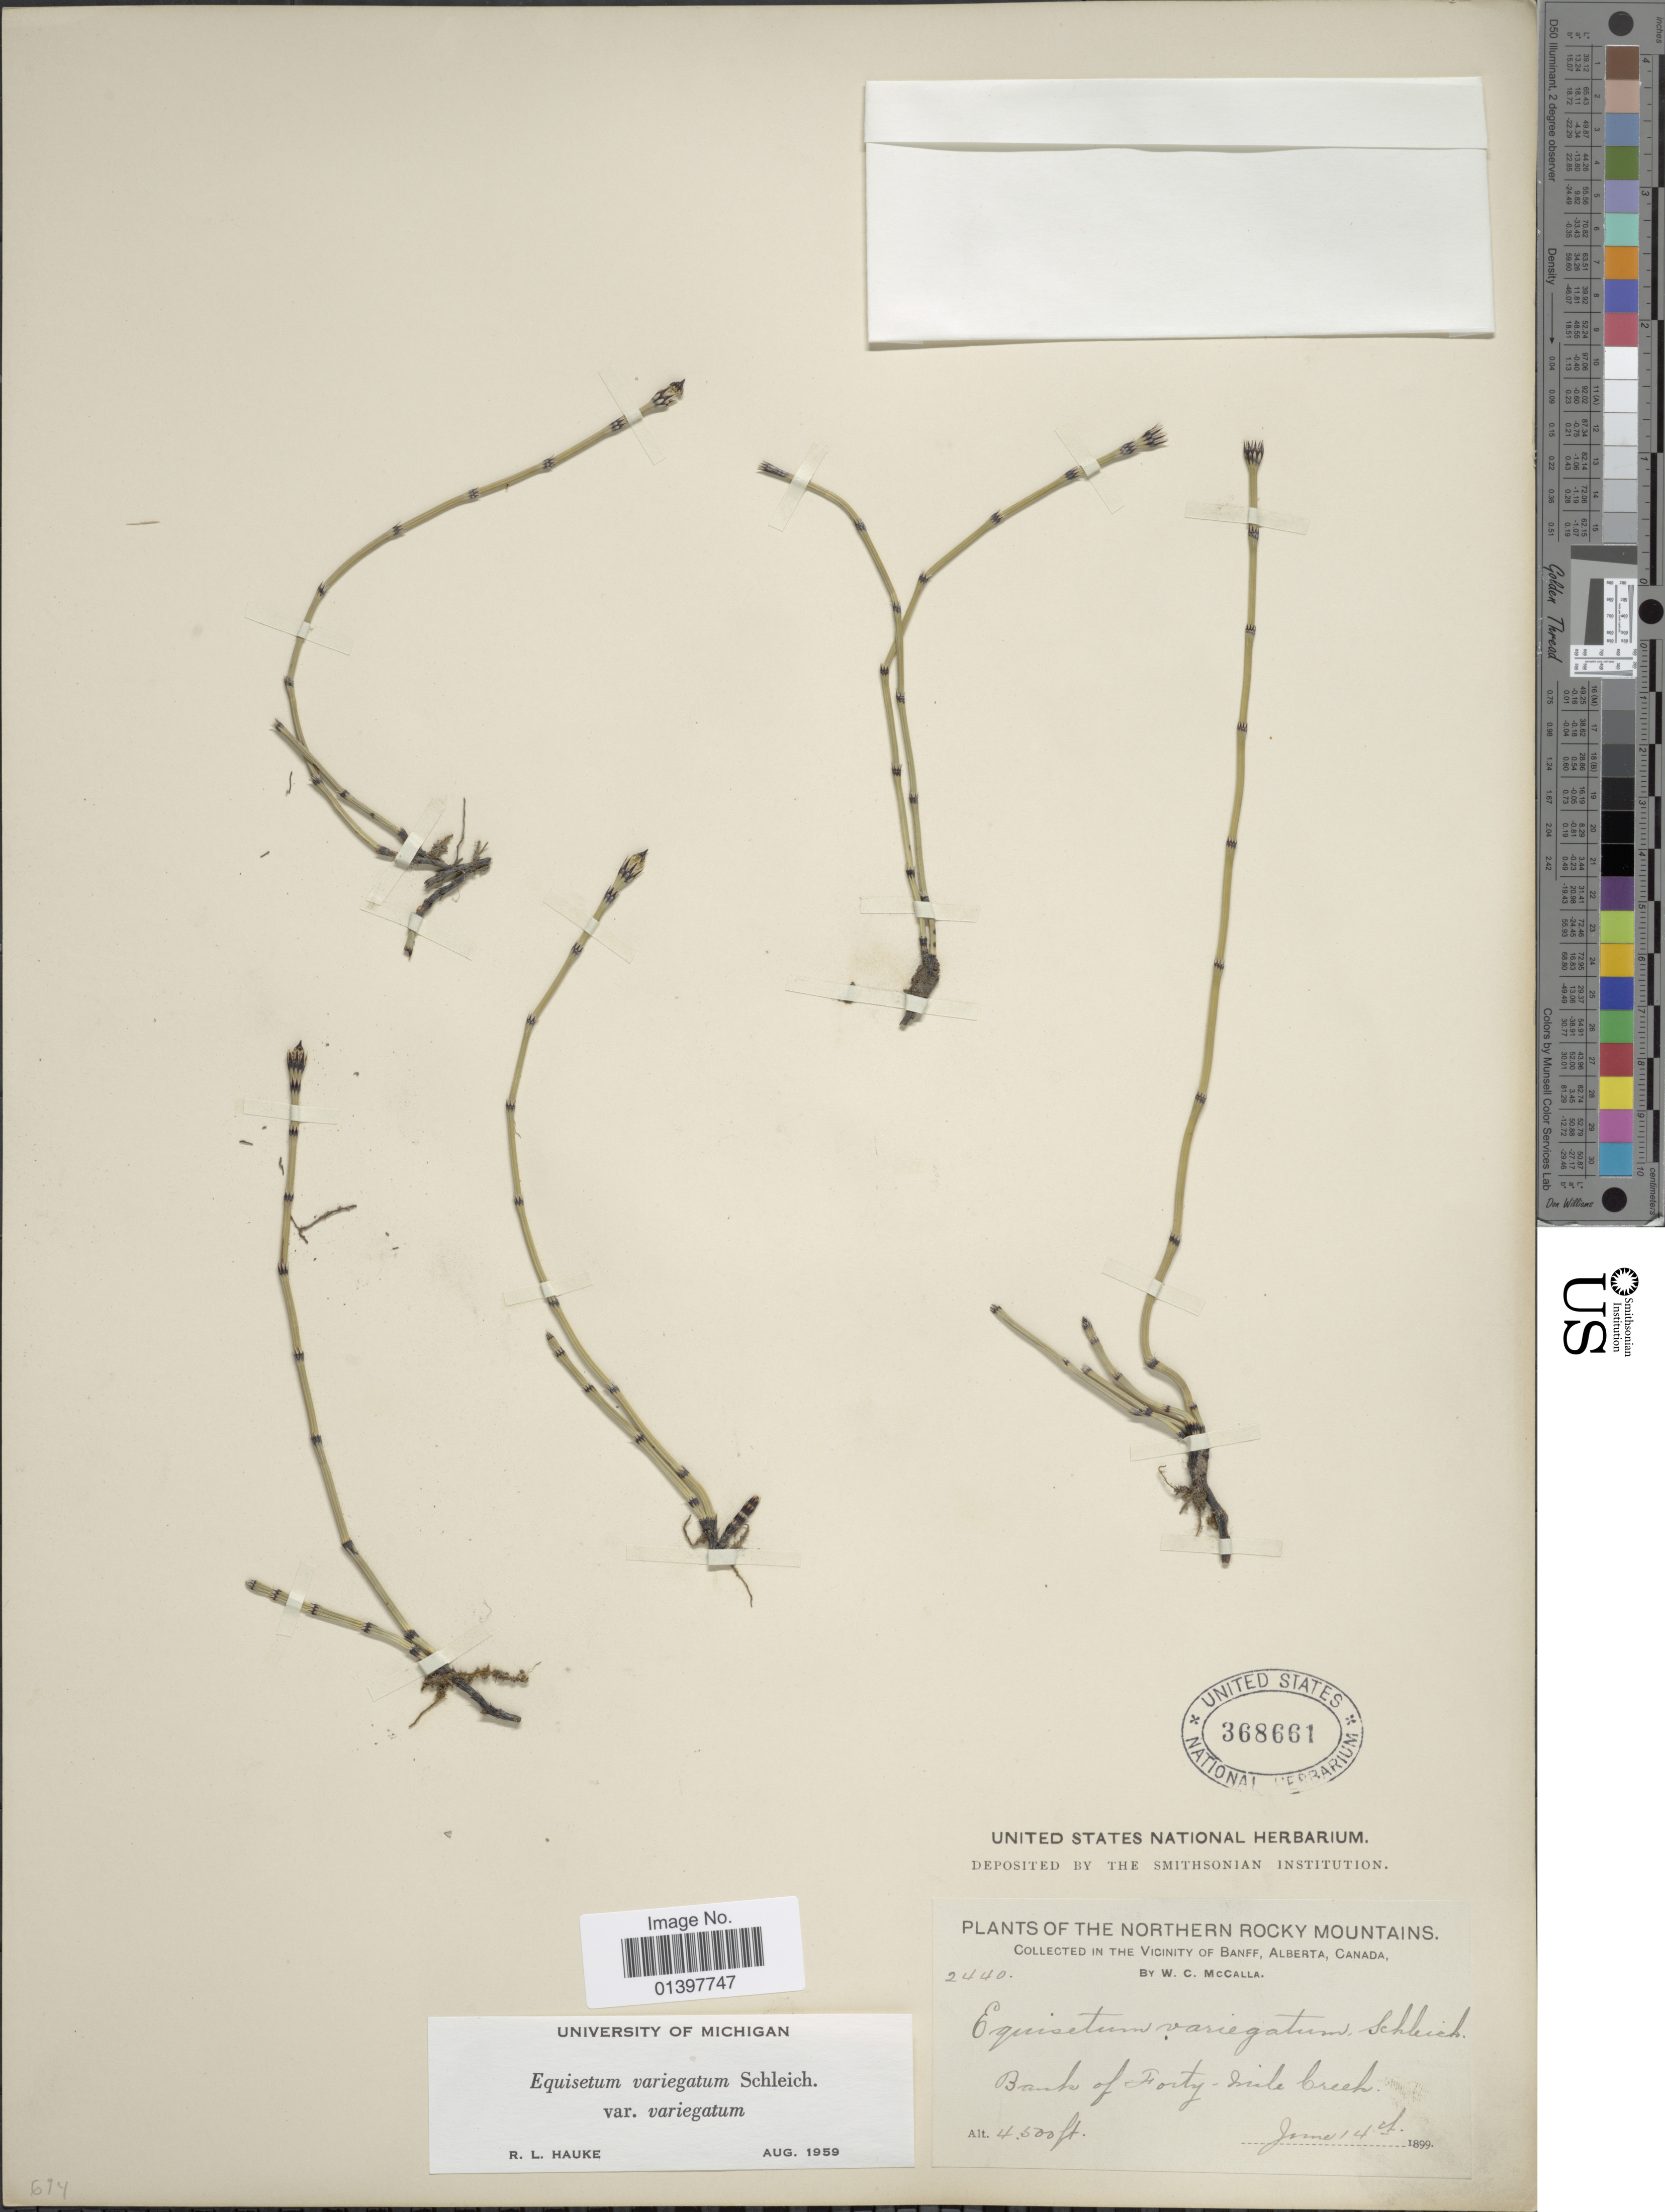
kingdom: Plantae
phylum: Tracheophyta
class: Polypodiopsida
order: Equisetales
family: Equisetaceae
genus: Equisetum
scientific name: Equisetum variegatum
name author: Schleich. ex F. Weber & D. Mohr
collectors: W. McCalla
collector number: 2440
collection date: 1899-06-14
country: Canada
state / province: Alberta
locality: Vicinity of Banff, Alberta, bank of Forty-mile Creek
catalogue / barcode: US 368661